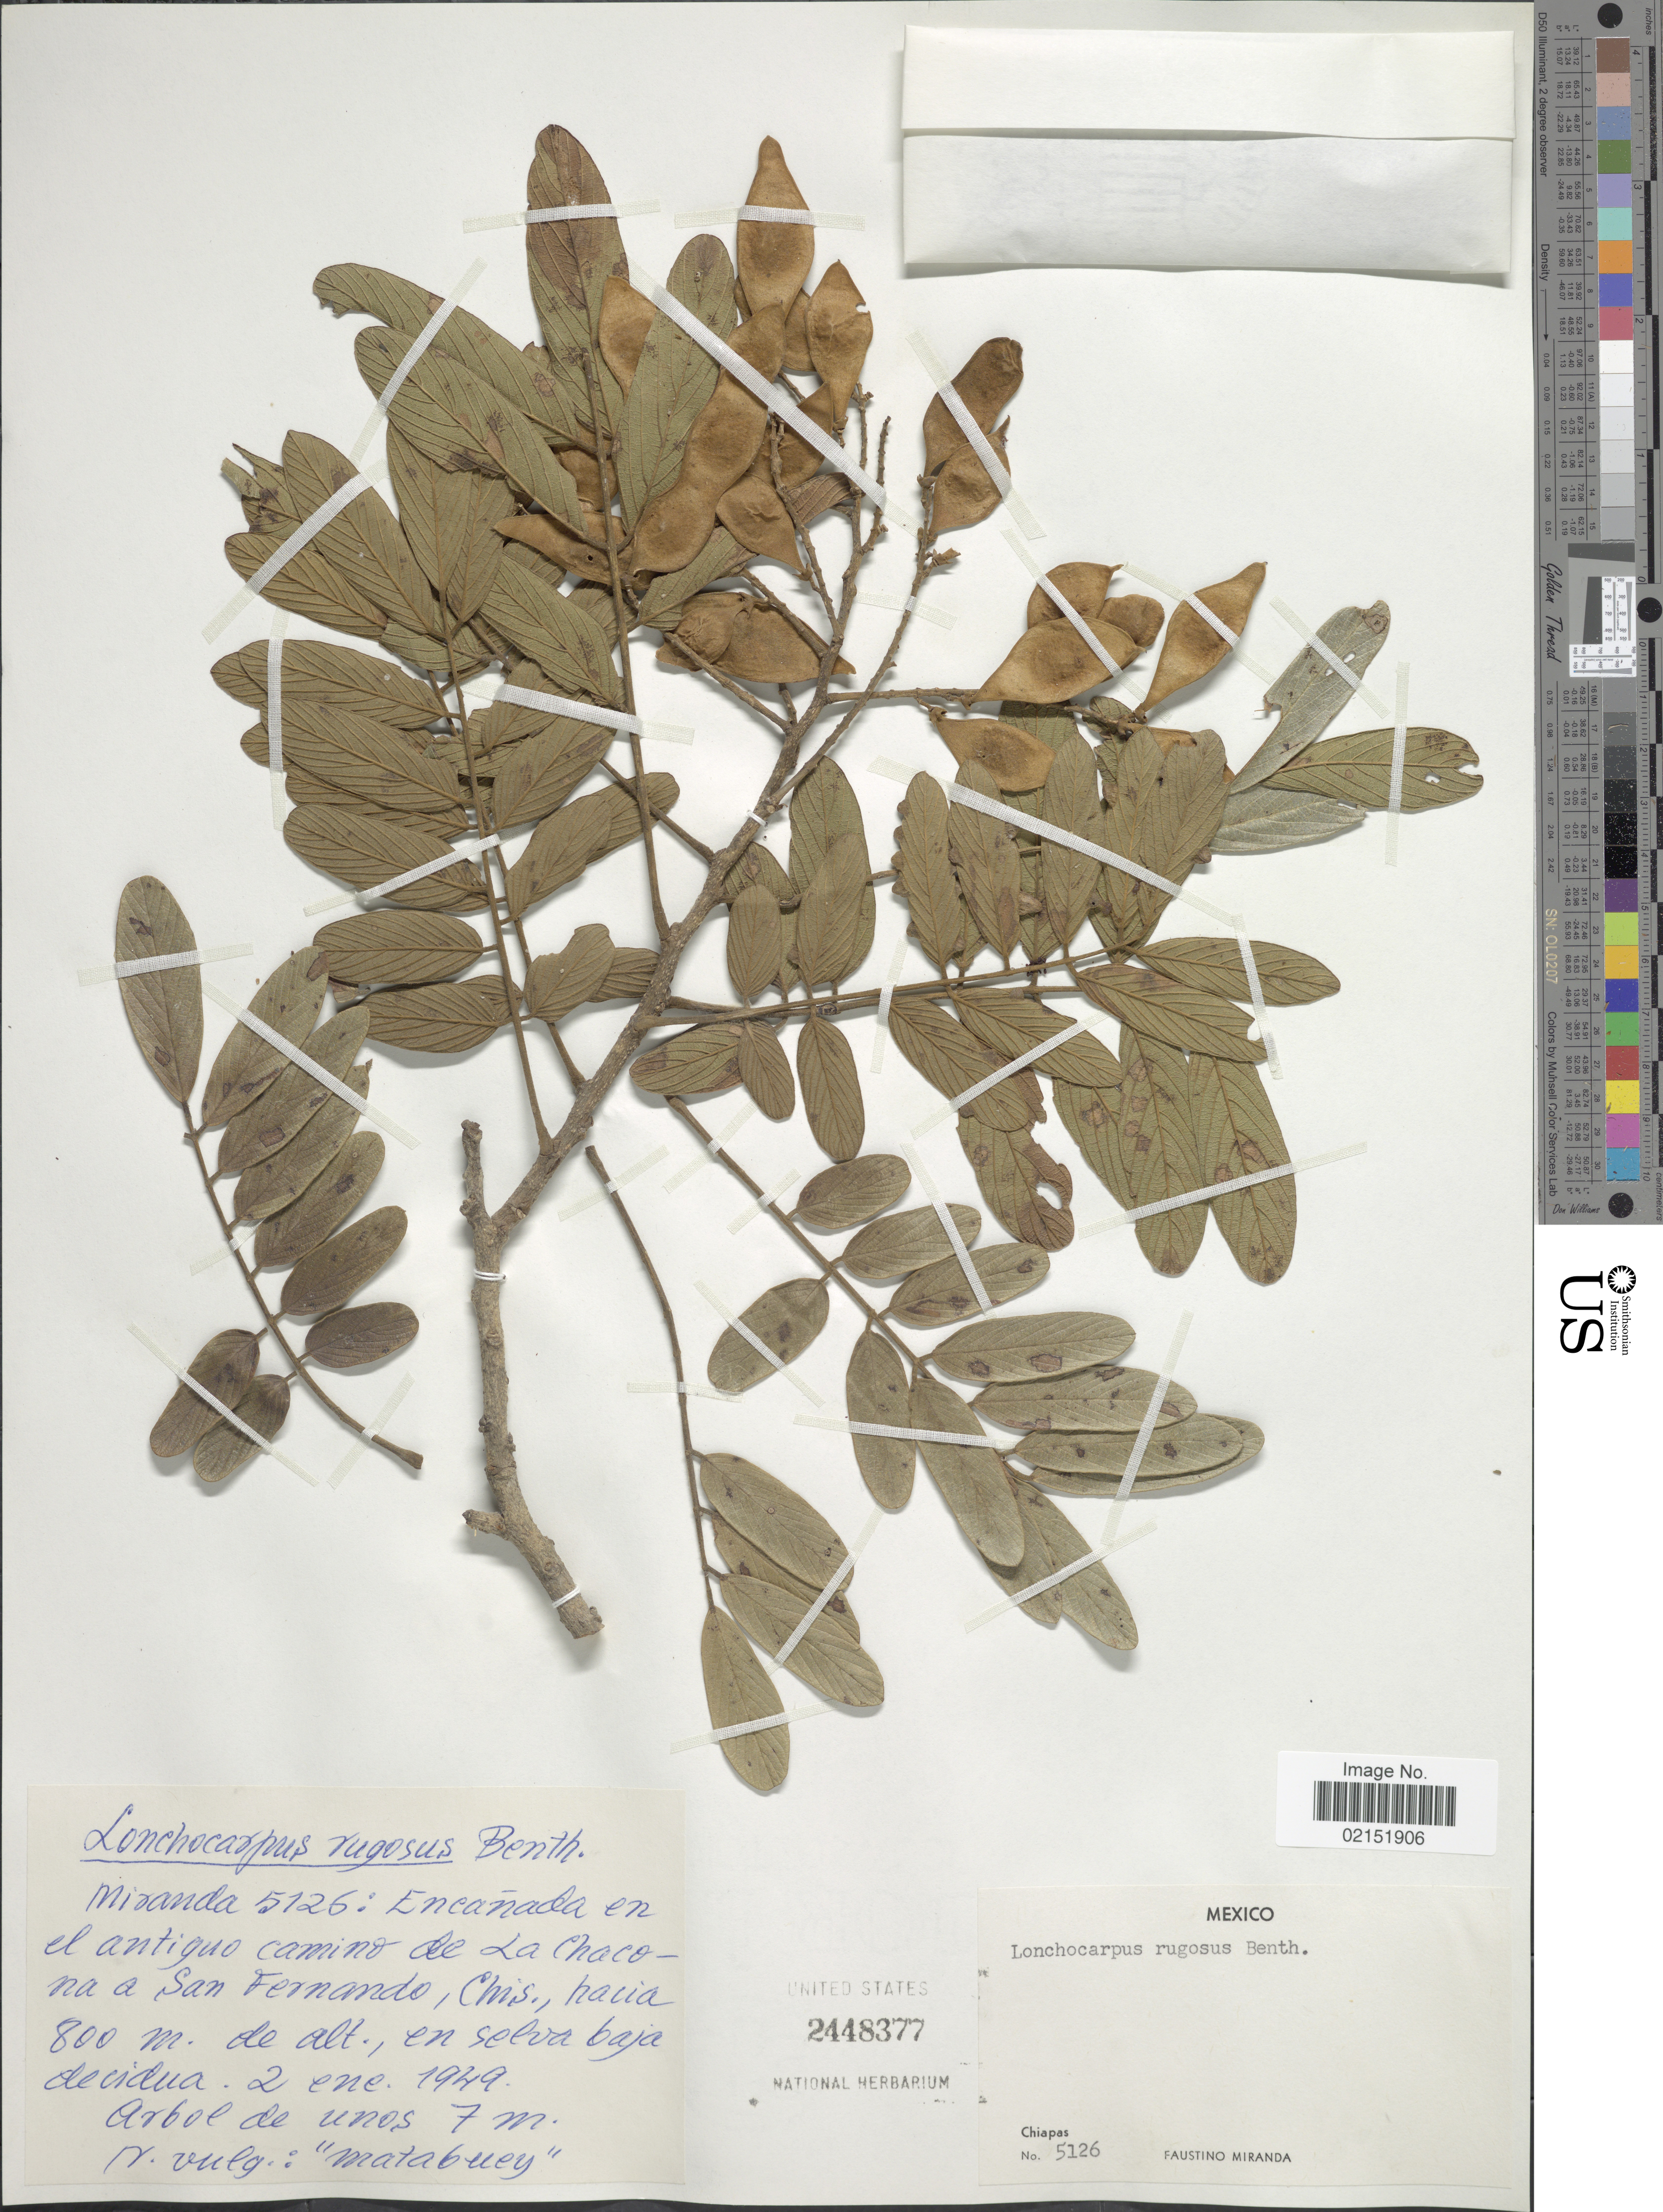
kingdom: Plantae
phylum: Tracheophyta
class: Magnoliopsida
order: Fabales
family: Fabaceae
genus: Lonchocarpus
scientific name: Lonchocarpus rugosus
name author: Benth.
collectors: F. Miranda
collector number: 5126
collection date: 1949-01-02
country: Mexico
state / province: Chiapas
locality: Encanada en el antiguo camino de La Chacona a San Fernando, Chis.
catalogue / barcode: US 2448377